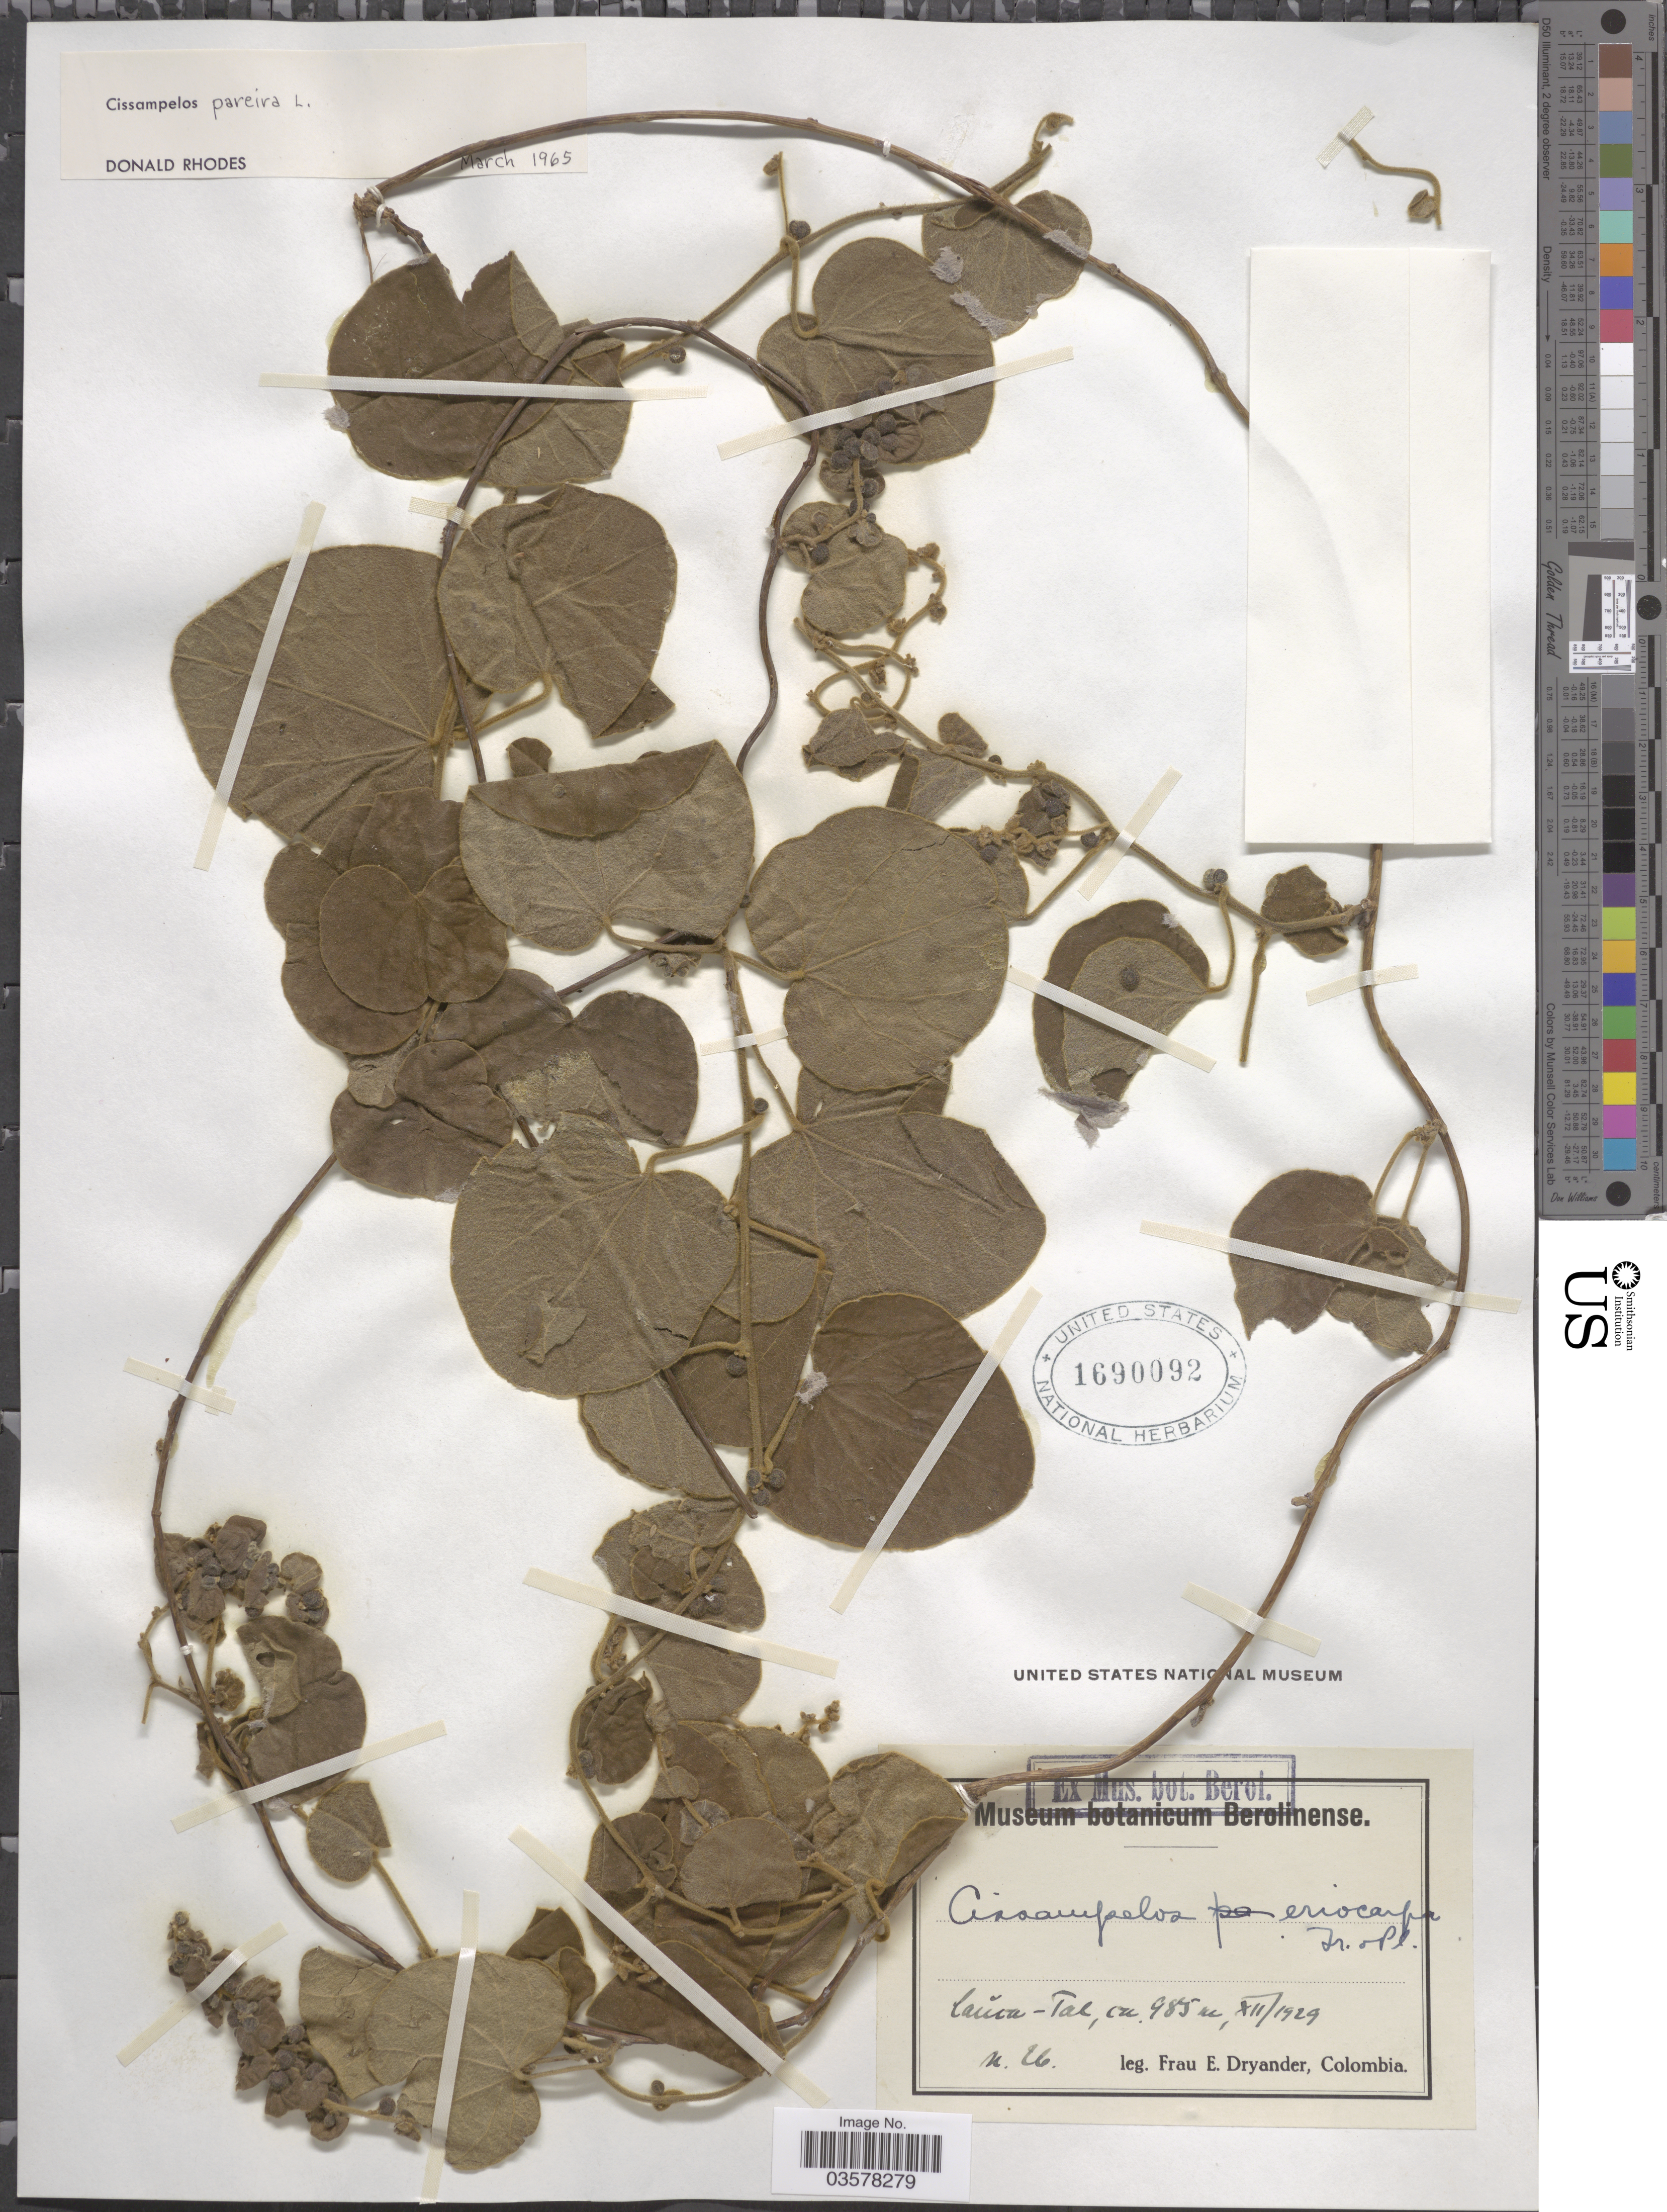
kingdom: Plantae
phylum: Tracheophyta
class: Magnoliopsida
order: Ranunculales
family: Menispermaceae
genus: Cissampelos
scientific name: Cissampelos pareira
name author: L.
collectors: F. Dryander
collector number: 26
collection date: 1929-12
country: Colombia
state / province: Cauca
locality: Cauca - Tal.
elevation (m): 985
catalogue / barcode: US 1690092